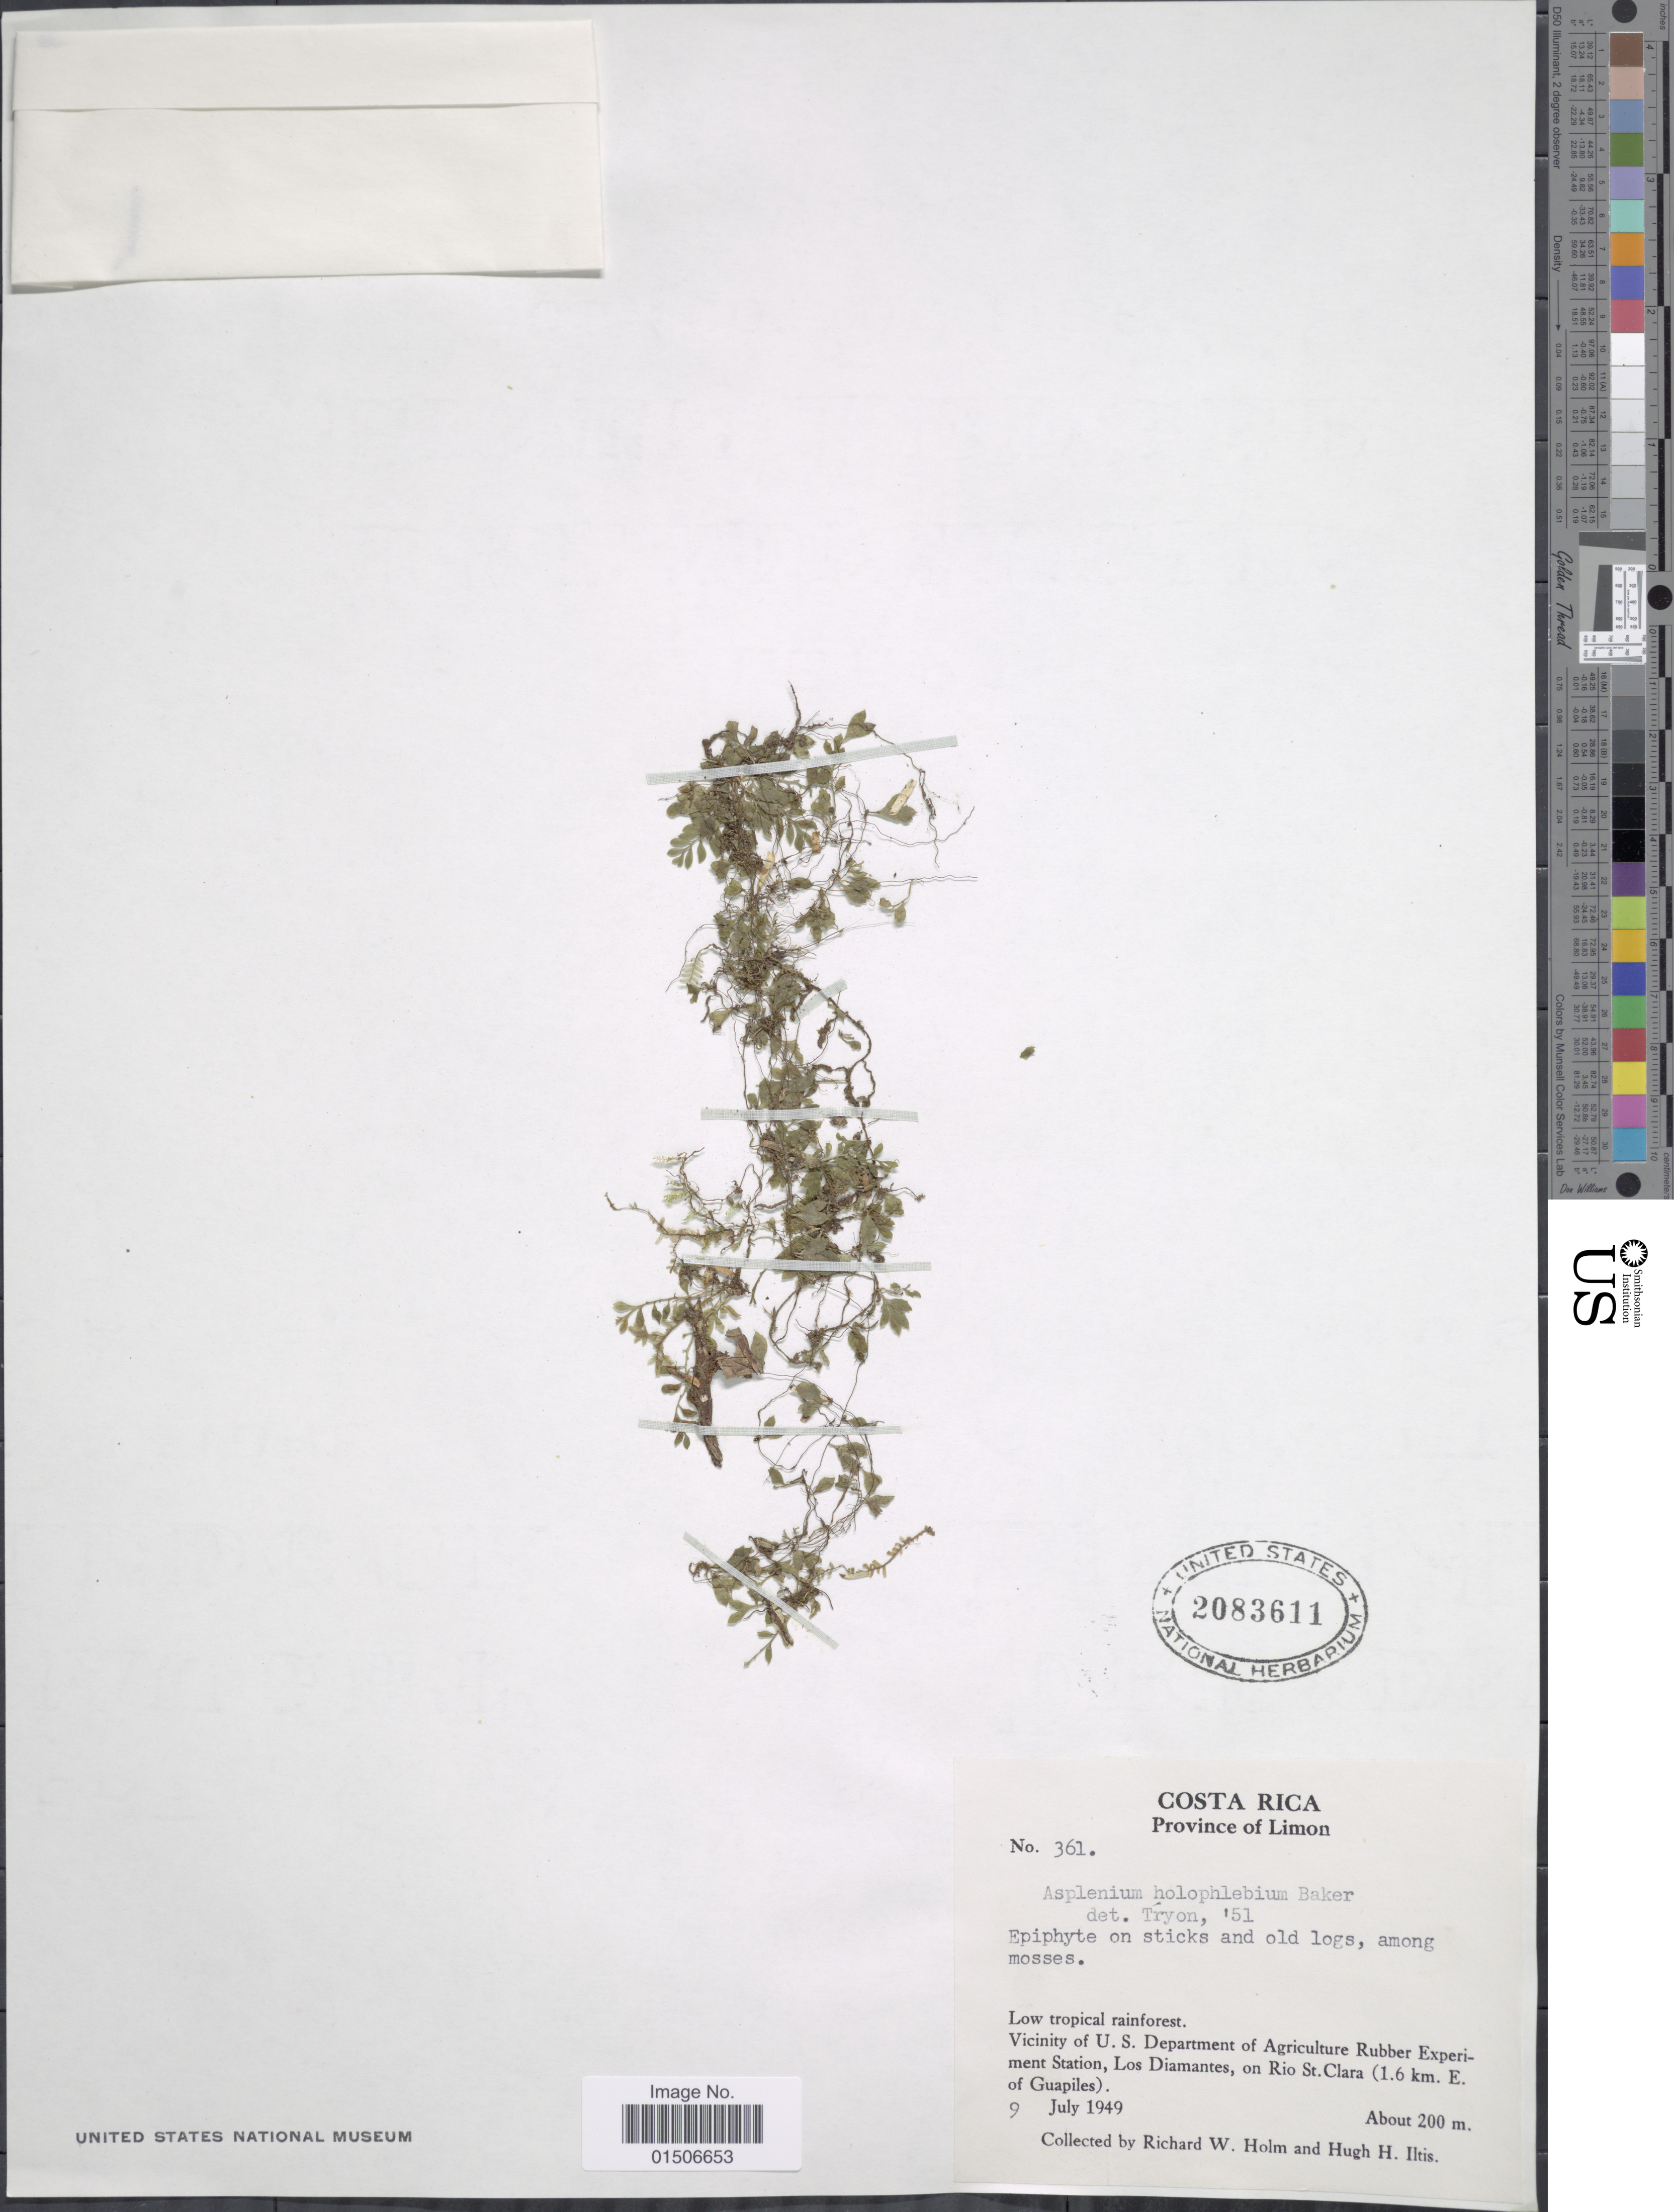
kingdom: Plantae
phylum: Tracheophyta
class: Polypodiopsida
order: Polypodiales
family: Aspleniaceae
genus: Asplenium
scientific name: Asplenium holophlebium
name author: Baker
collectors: R. W. Holm & H. H. Iltis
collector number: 361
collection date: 1949-07-09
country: Costa Rica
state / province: Limón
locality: Low tropical rainforest, Vicinity of U.S. Department of Agriculture Rubber Experiment Station, Los Diamantes, on Rio St.Clara (1.6 km. E of Guapiles)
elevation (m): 200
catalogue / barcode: US 2083611